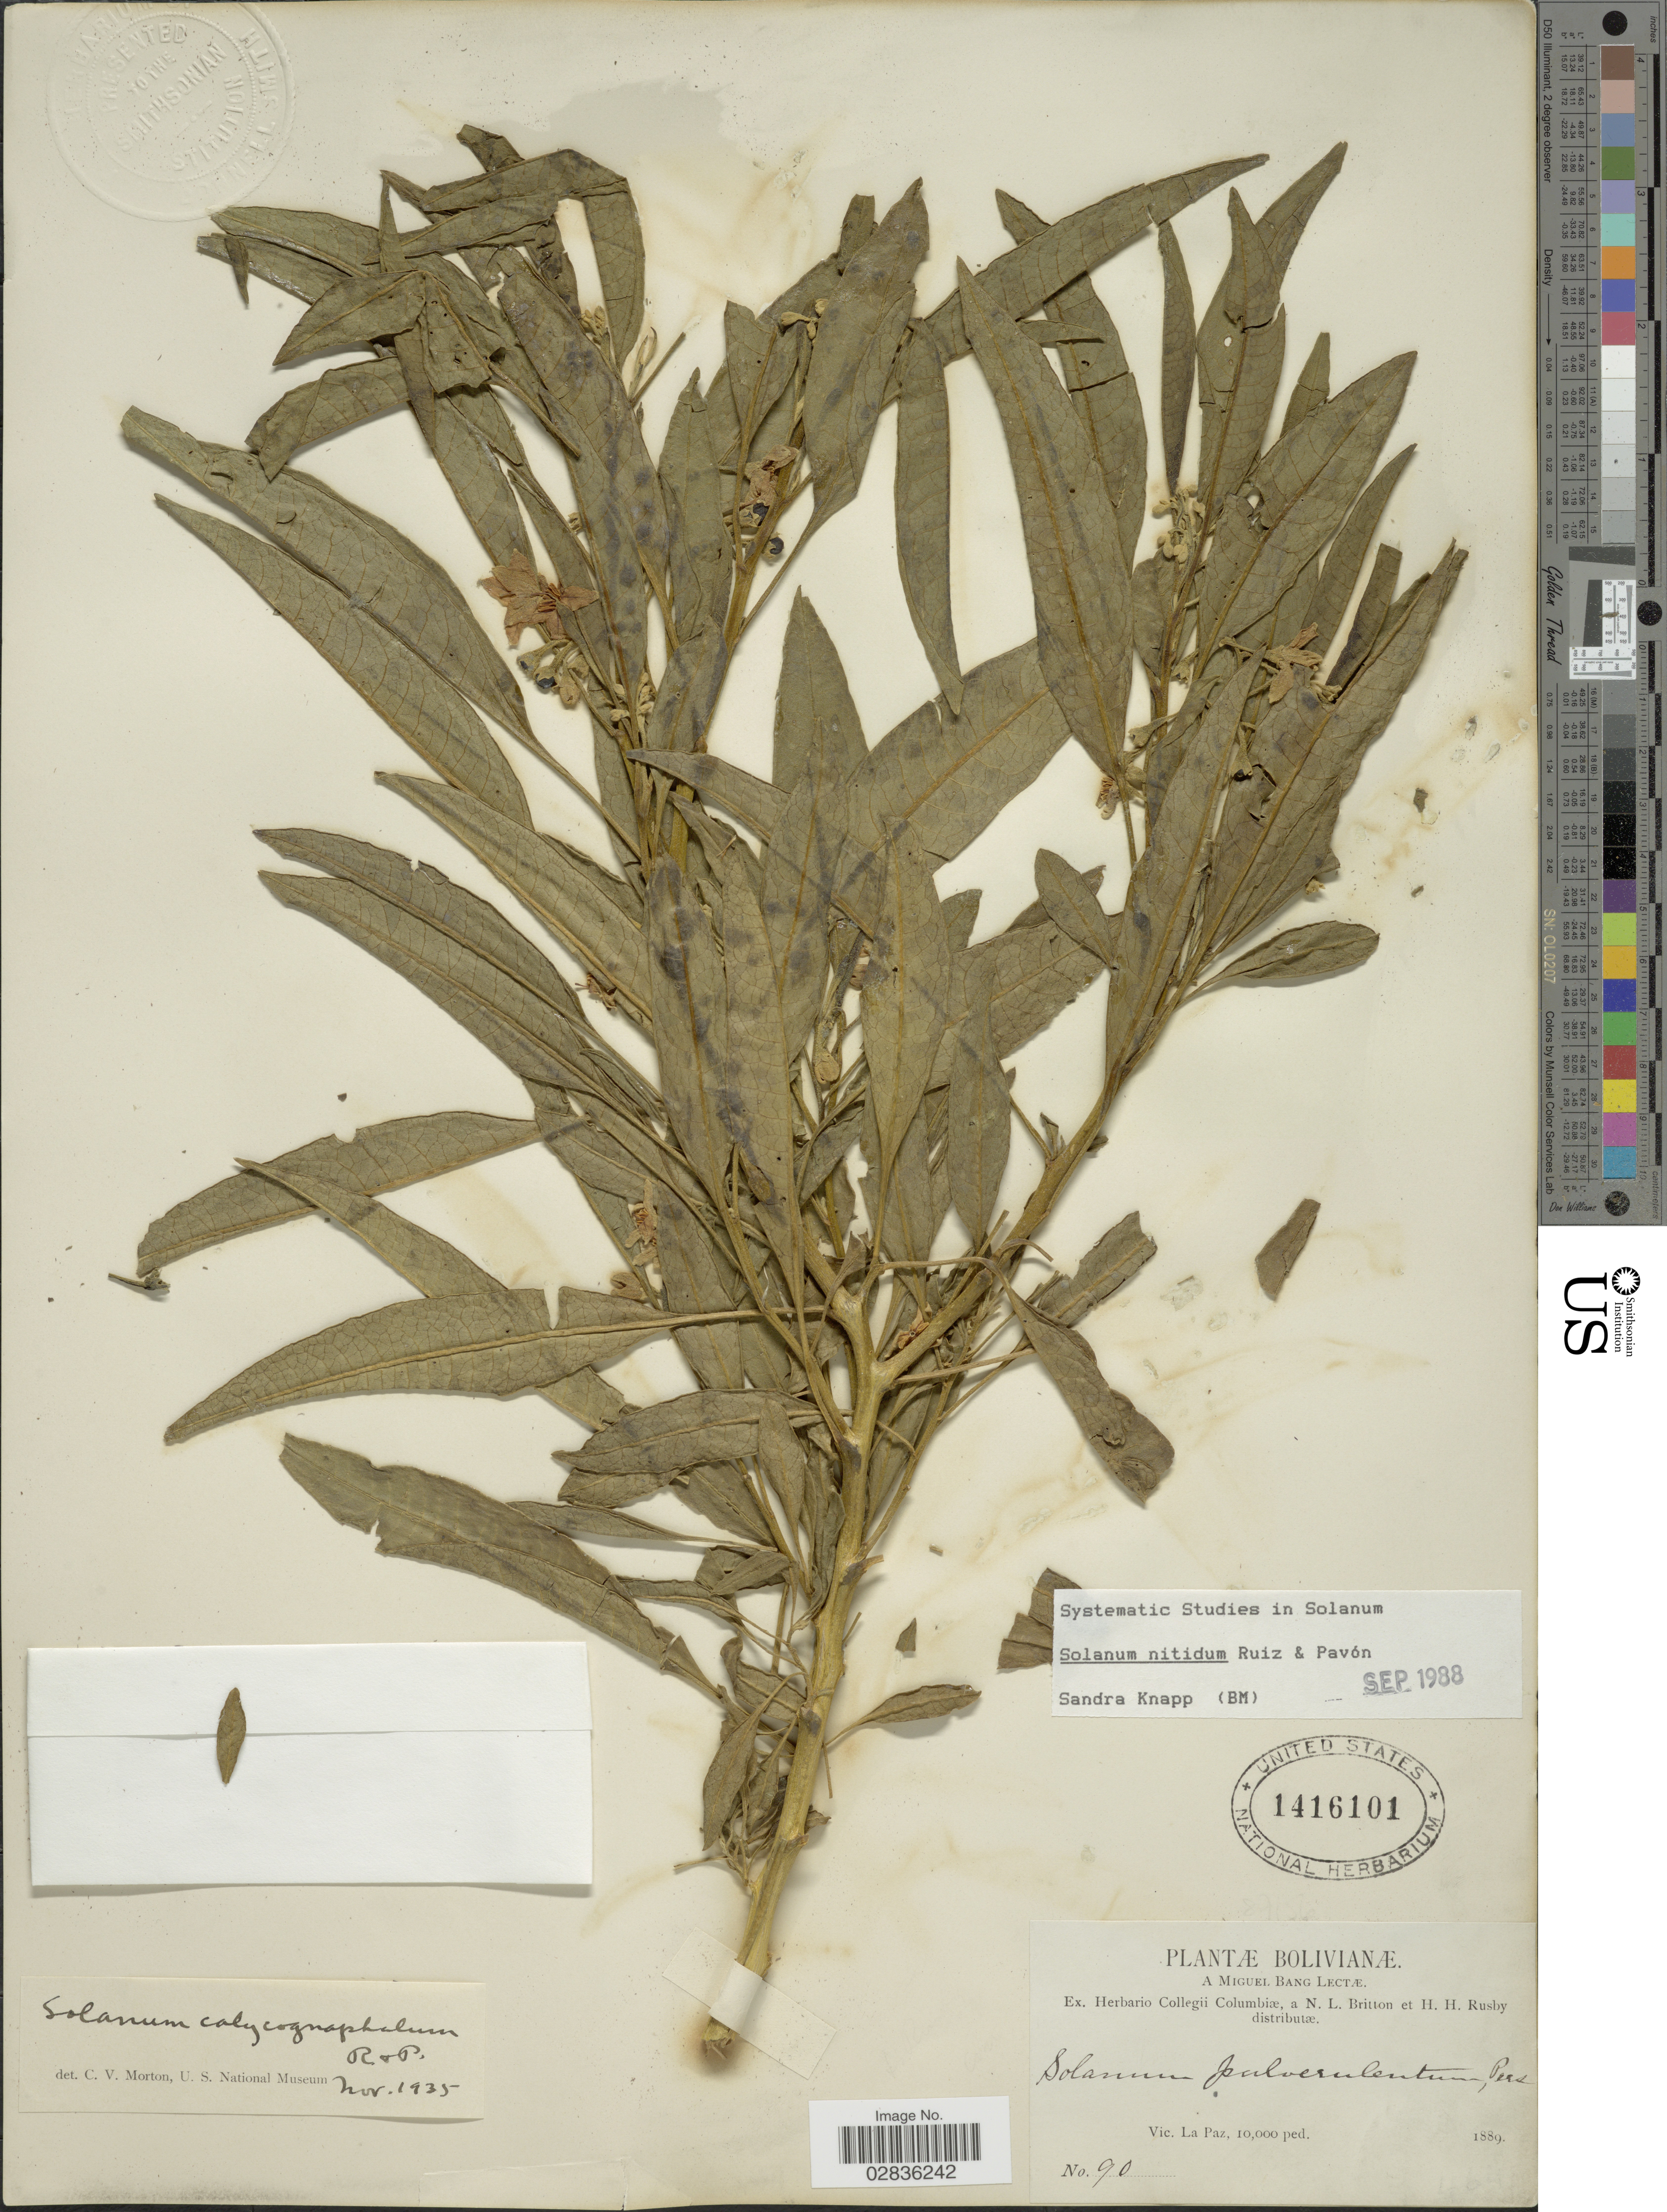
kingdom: Plantae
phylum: Tracheophyta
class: Magnoliopsida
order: Solanales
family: Solanaceae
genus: Solanum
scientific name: Solanum nitidum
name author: Ruiz & Pav.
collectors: M. Bang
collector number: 90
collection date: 1889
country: Bolivia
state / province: La Paz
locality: Vic. La Paz.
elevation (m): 3048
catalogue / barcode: US 1416101